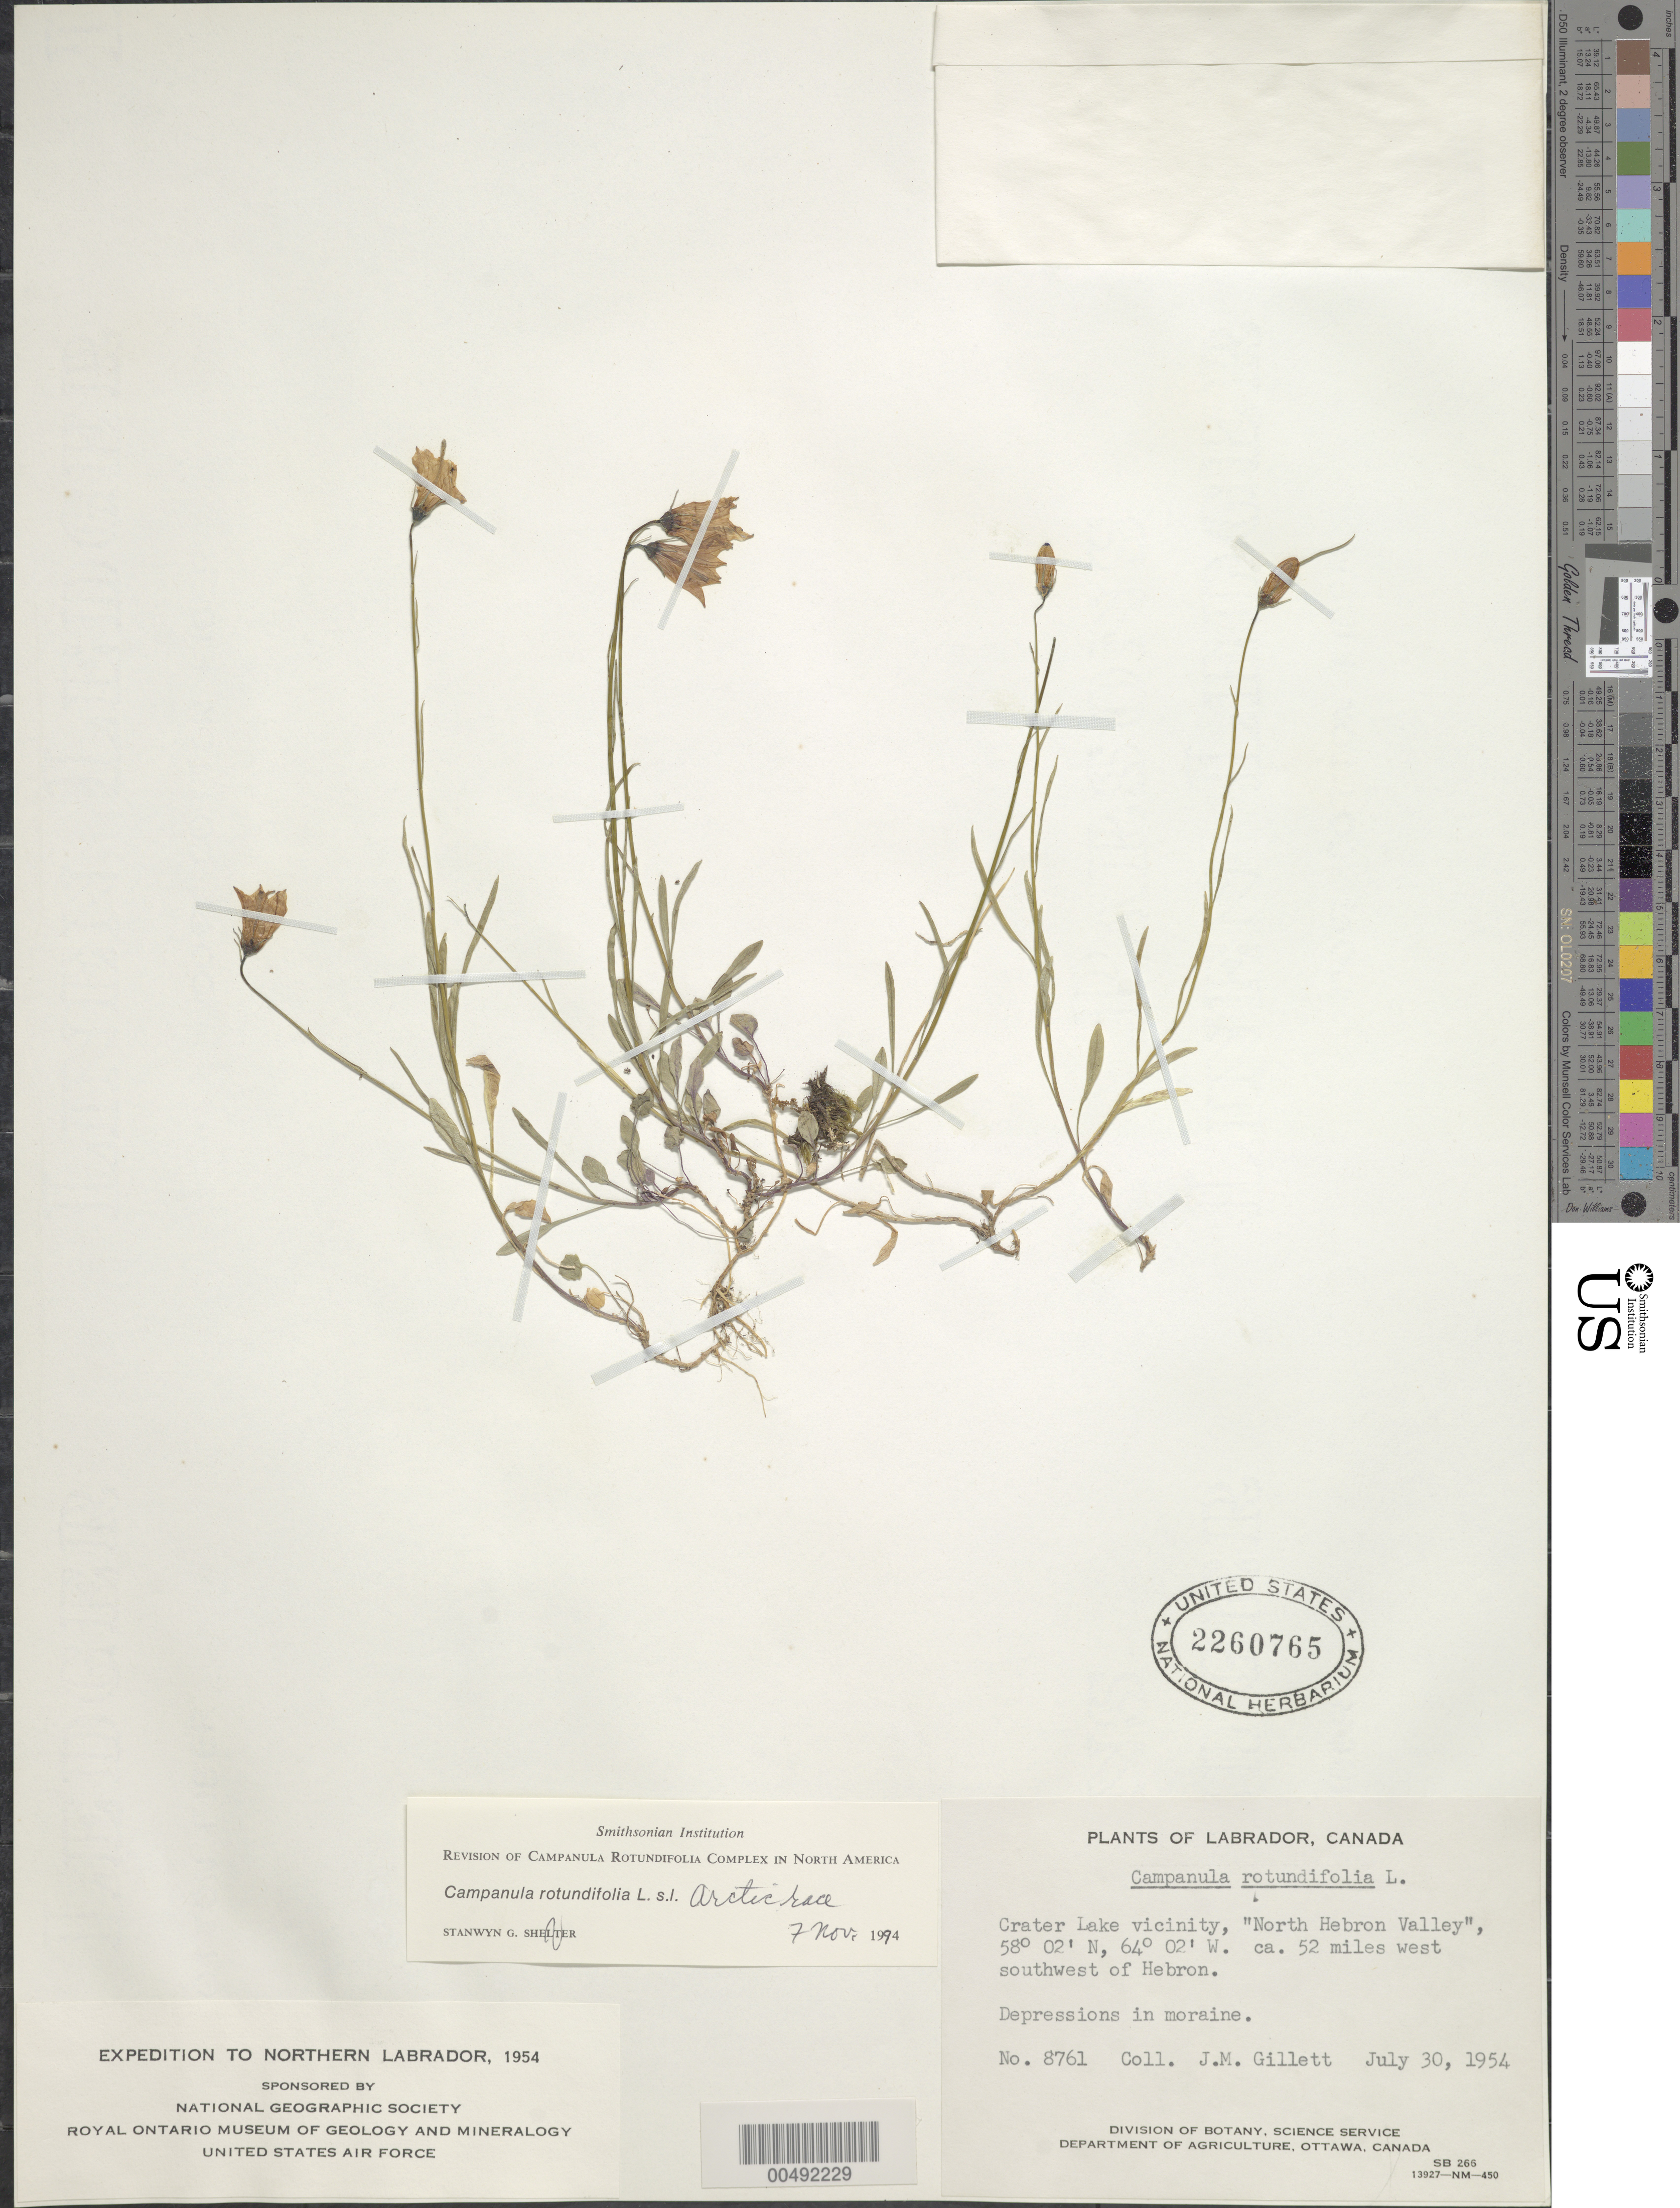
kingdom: Plantae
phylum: Tracheophyta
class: Magnoliopsida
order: Asterales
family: Campanulaceae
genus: Campanula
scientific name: Campanula rotundifolia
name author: L.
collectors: J. Gillett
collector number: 8761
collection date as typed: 30 Jul 1954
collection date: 1954-07-30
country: Canada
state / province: Newfoundland and Labrador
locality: Labrador, Crater Lake vicinity,"North Hebron Valley," ca. 52 mi. WSW of Hebron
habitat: depressions in moraine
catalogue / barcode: US 2260765